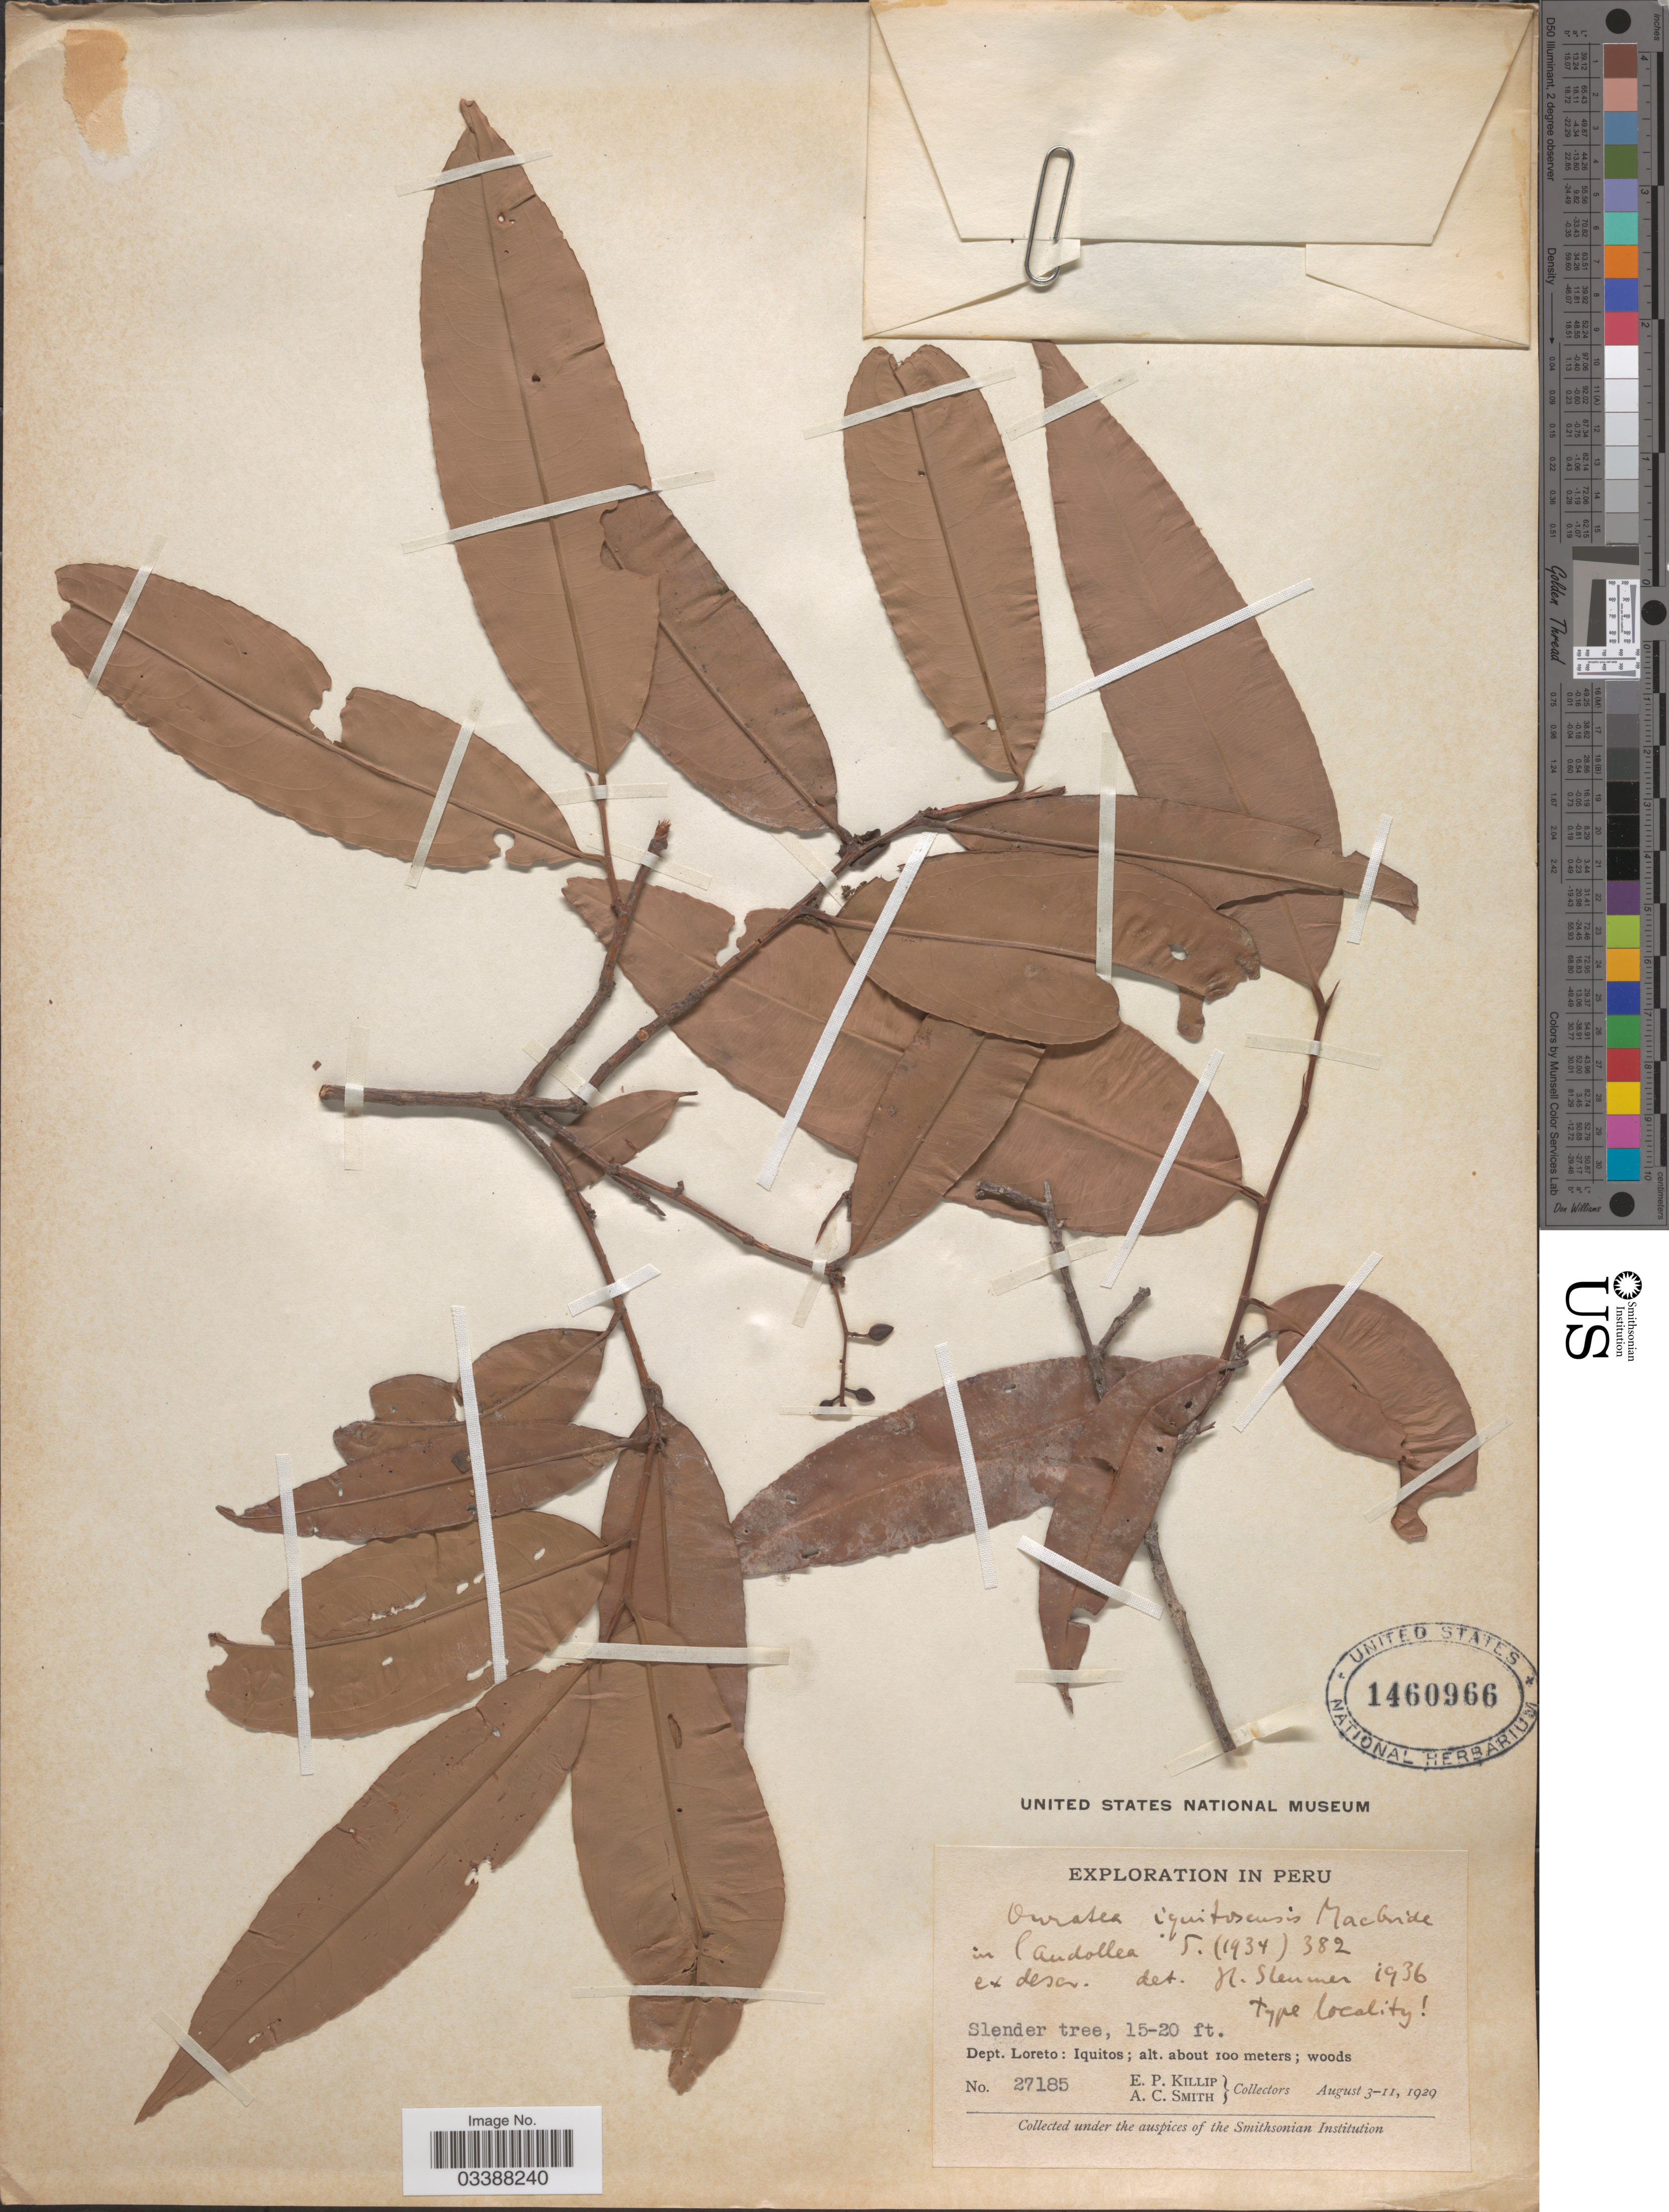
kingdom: Plantae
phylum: Tracheophyta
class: Magnoliopsida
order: Malpighiales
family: Ochnaceae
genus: Ouratea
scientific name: Ouratea iquitoensis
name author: J.F. Macbr.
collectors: E. P. Killip & A. C. Smith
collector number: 27185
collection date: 1929-08-03/1929-08-11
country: Peru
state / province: Loreto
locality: Dept. Loreto: Iquitos.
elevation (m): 100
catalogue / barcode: US 1460966